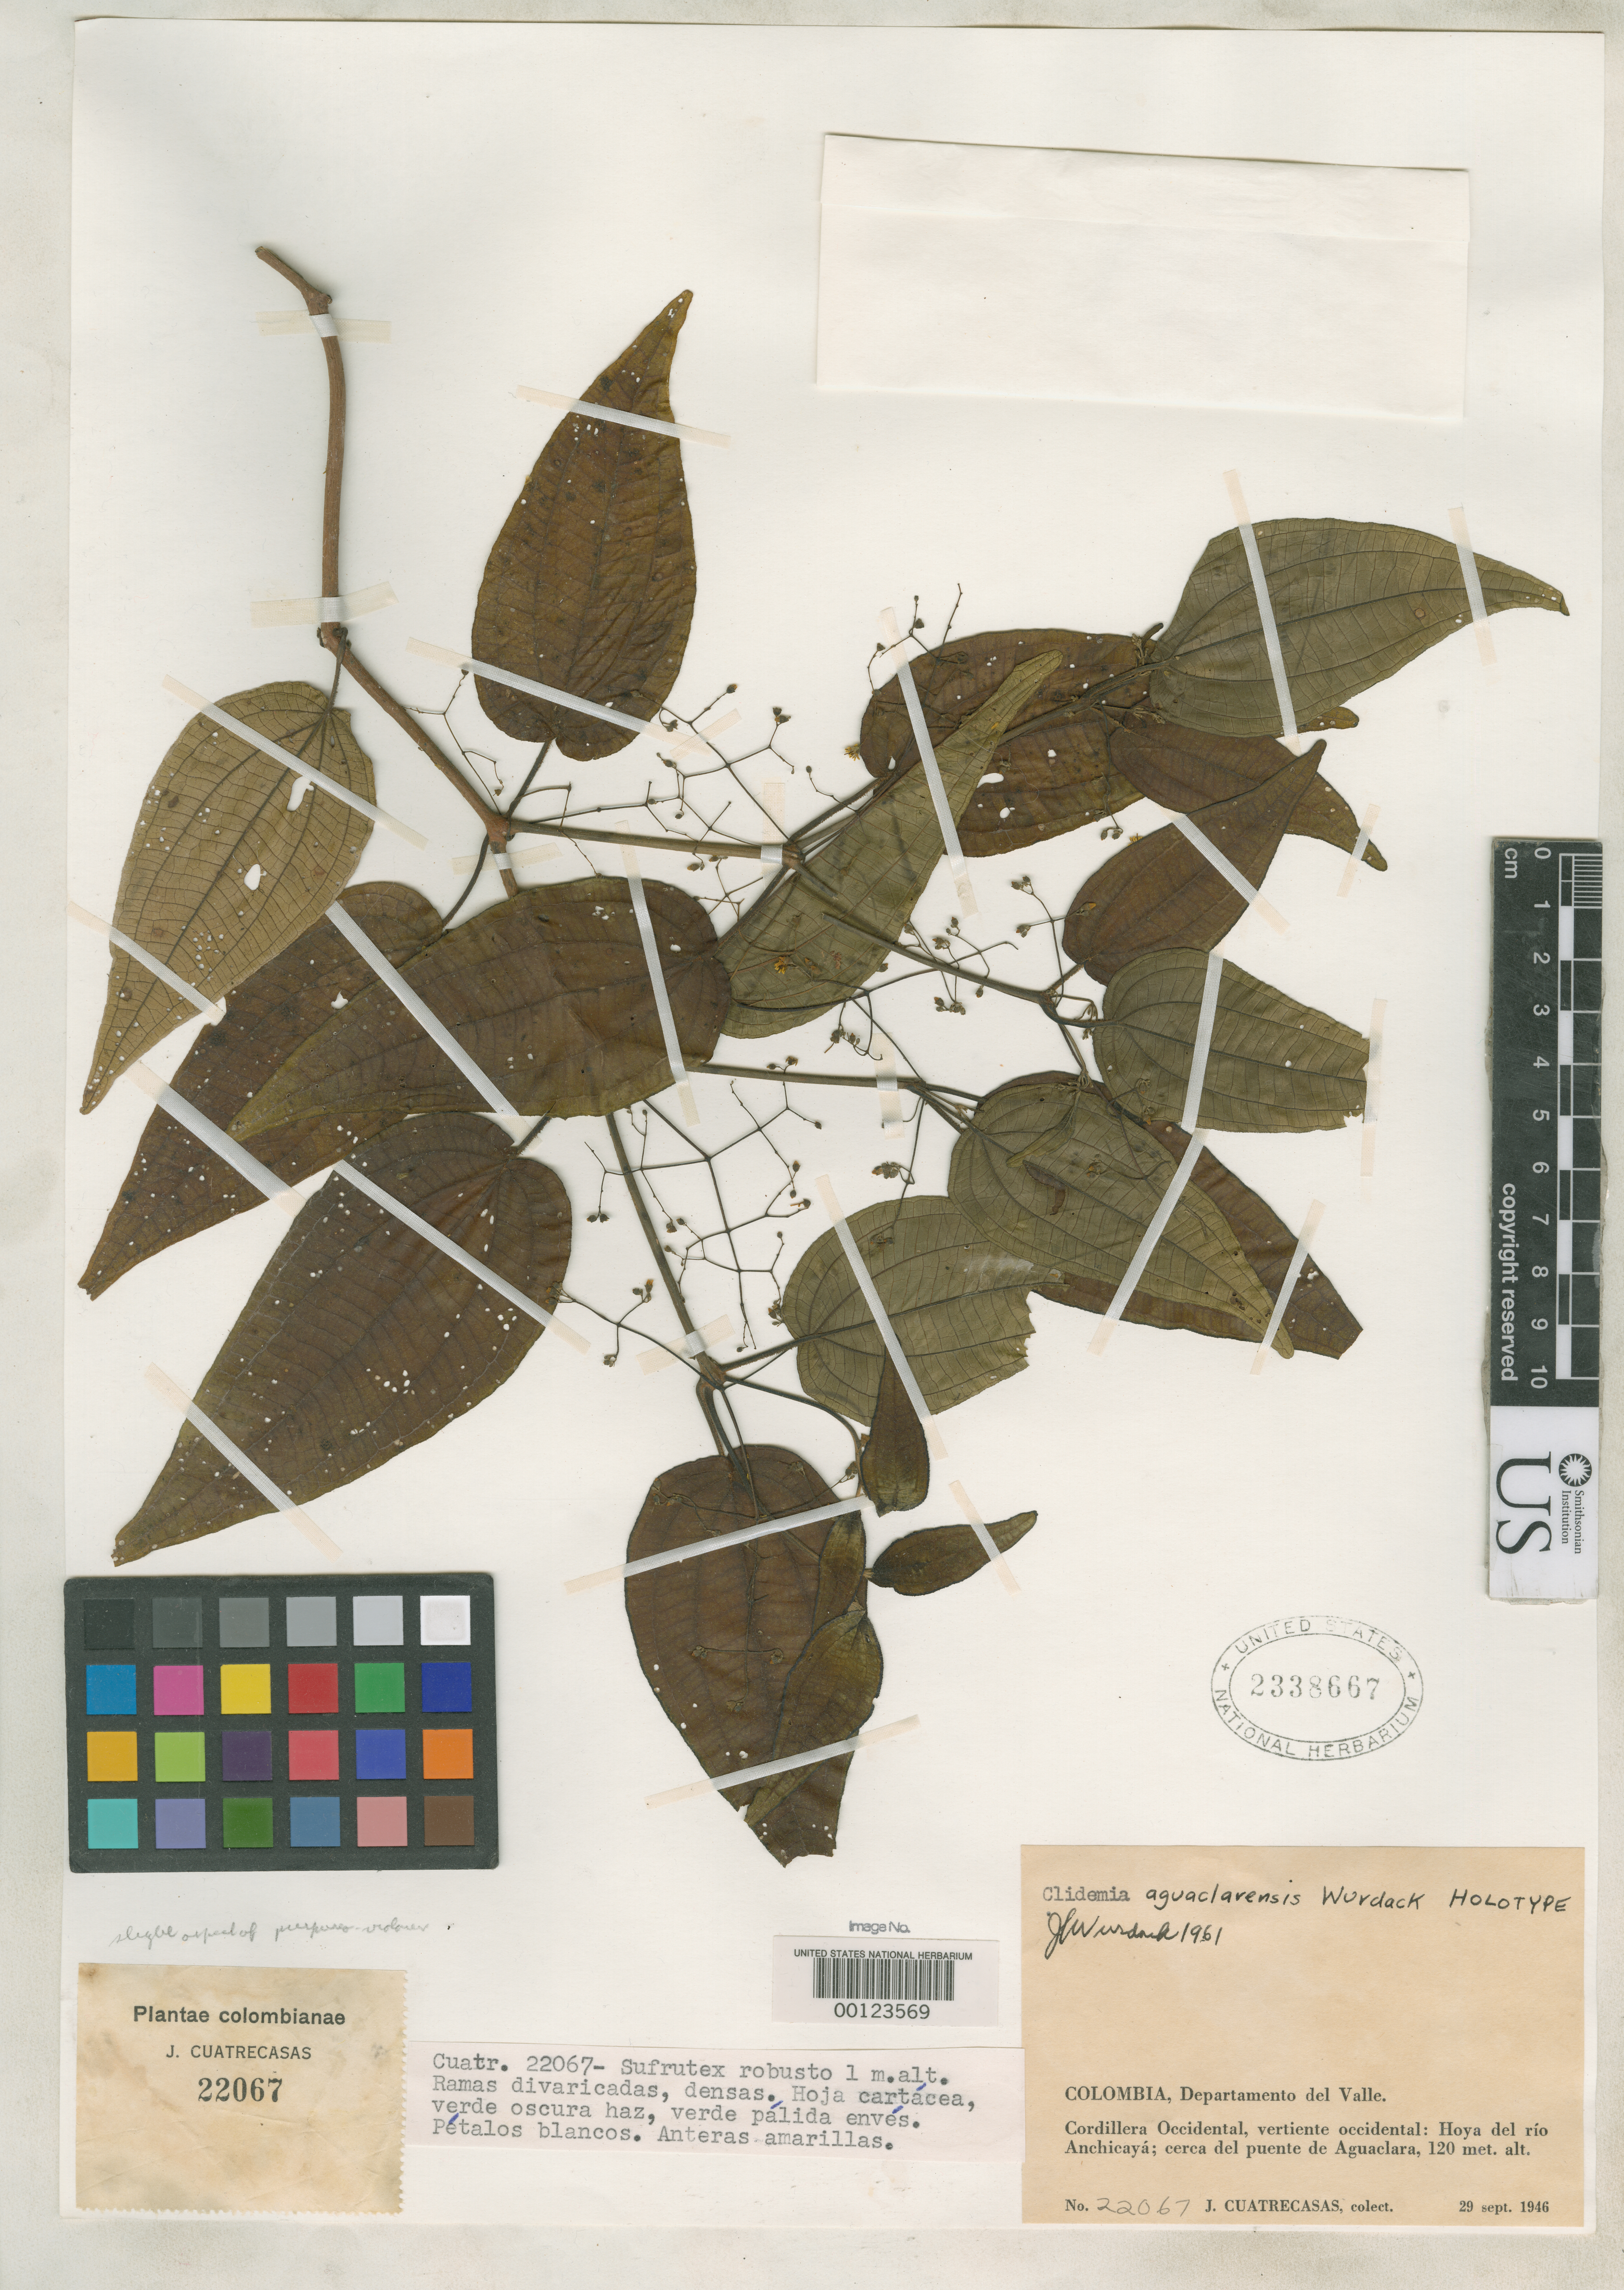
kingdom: Plantae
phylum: Tracheophyta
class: Magnoliopsida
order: Myrtales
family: Melastomataceae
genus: Clidemia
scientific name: Clidemia aguaclarensis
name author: Wurdack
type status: Holotype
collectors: J. Cuatrecasas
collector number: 22067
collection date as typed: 29 Sep 1946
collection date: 1946-09-29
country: Colombia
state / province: Valle del Cauca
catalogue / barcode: US 2338667